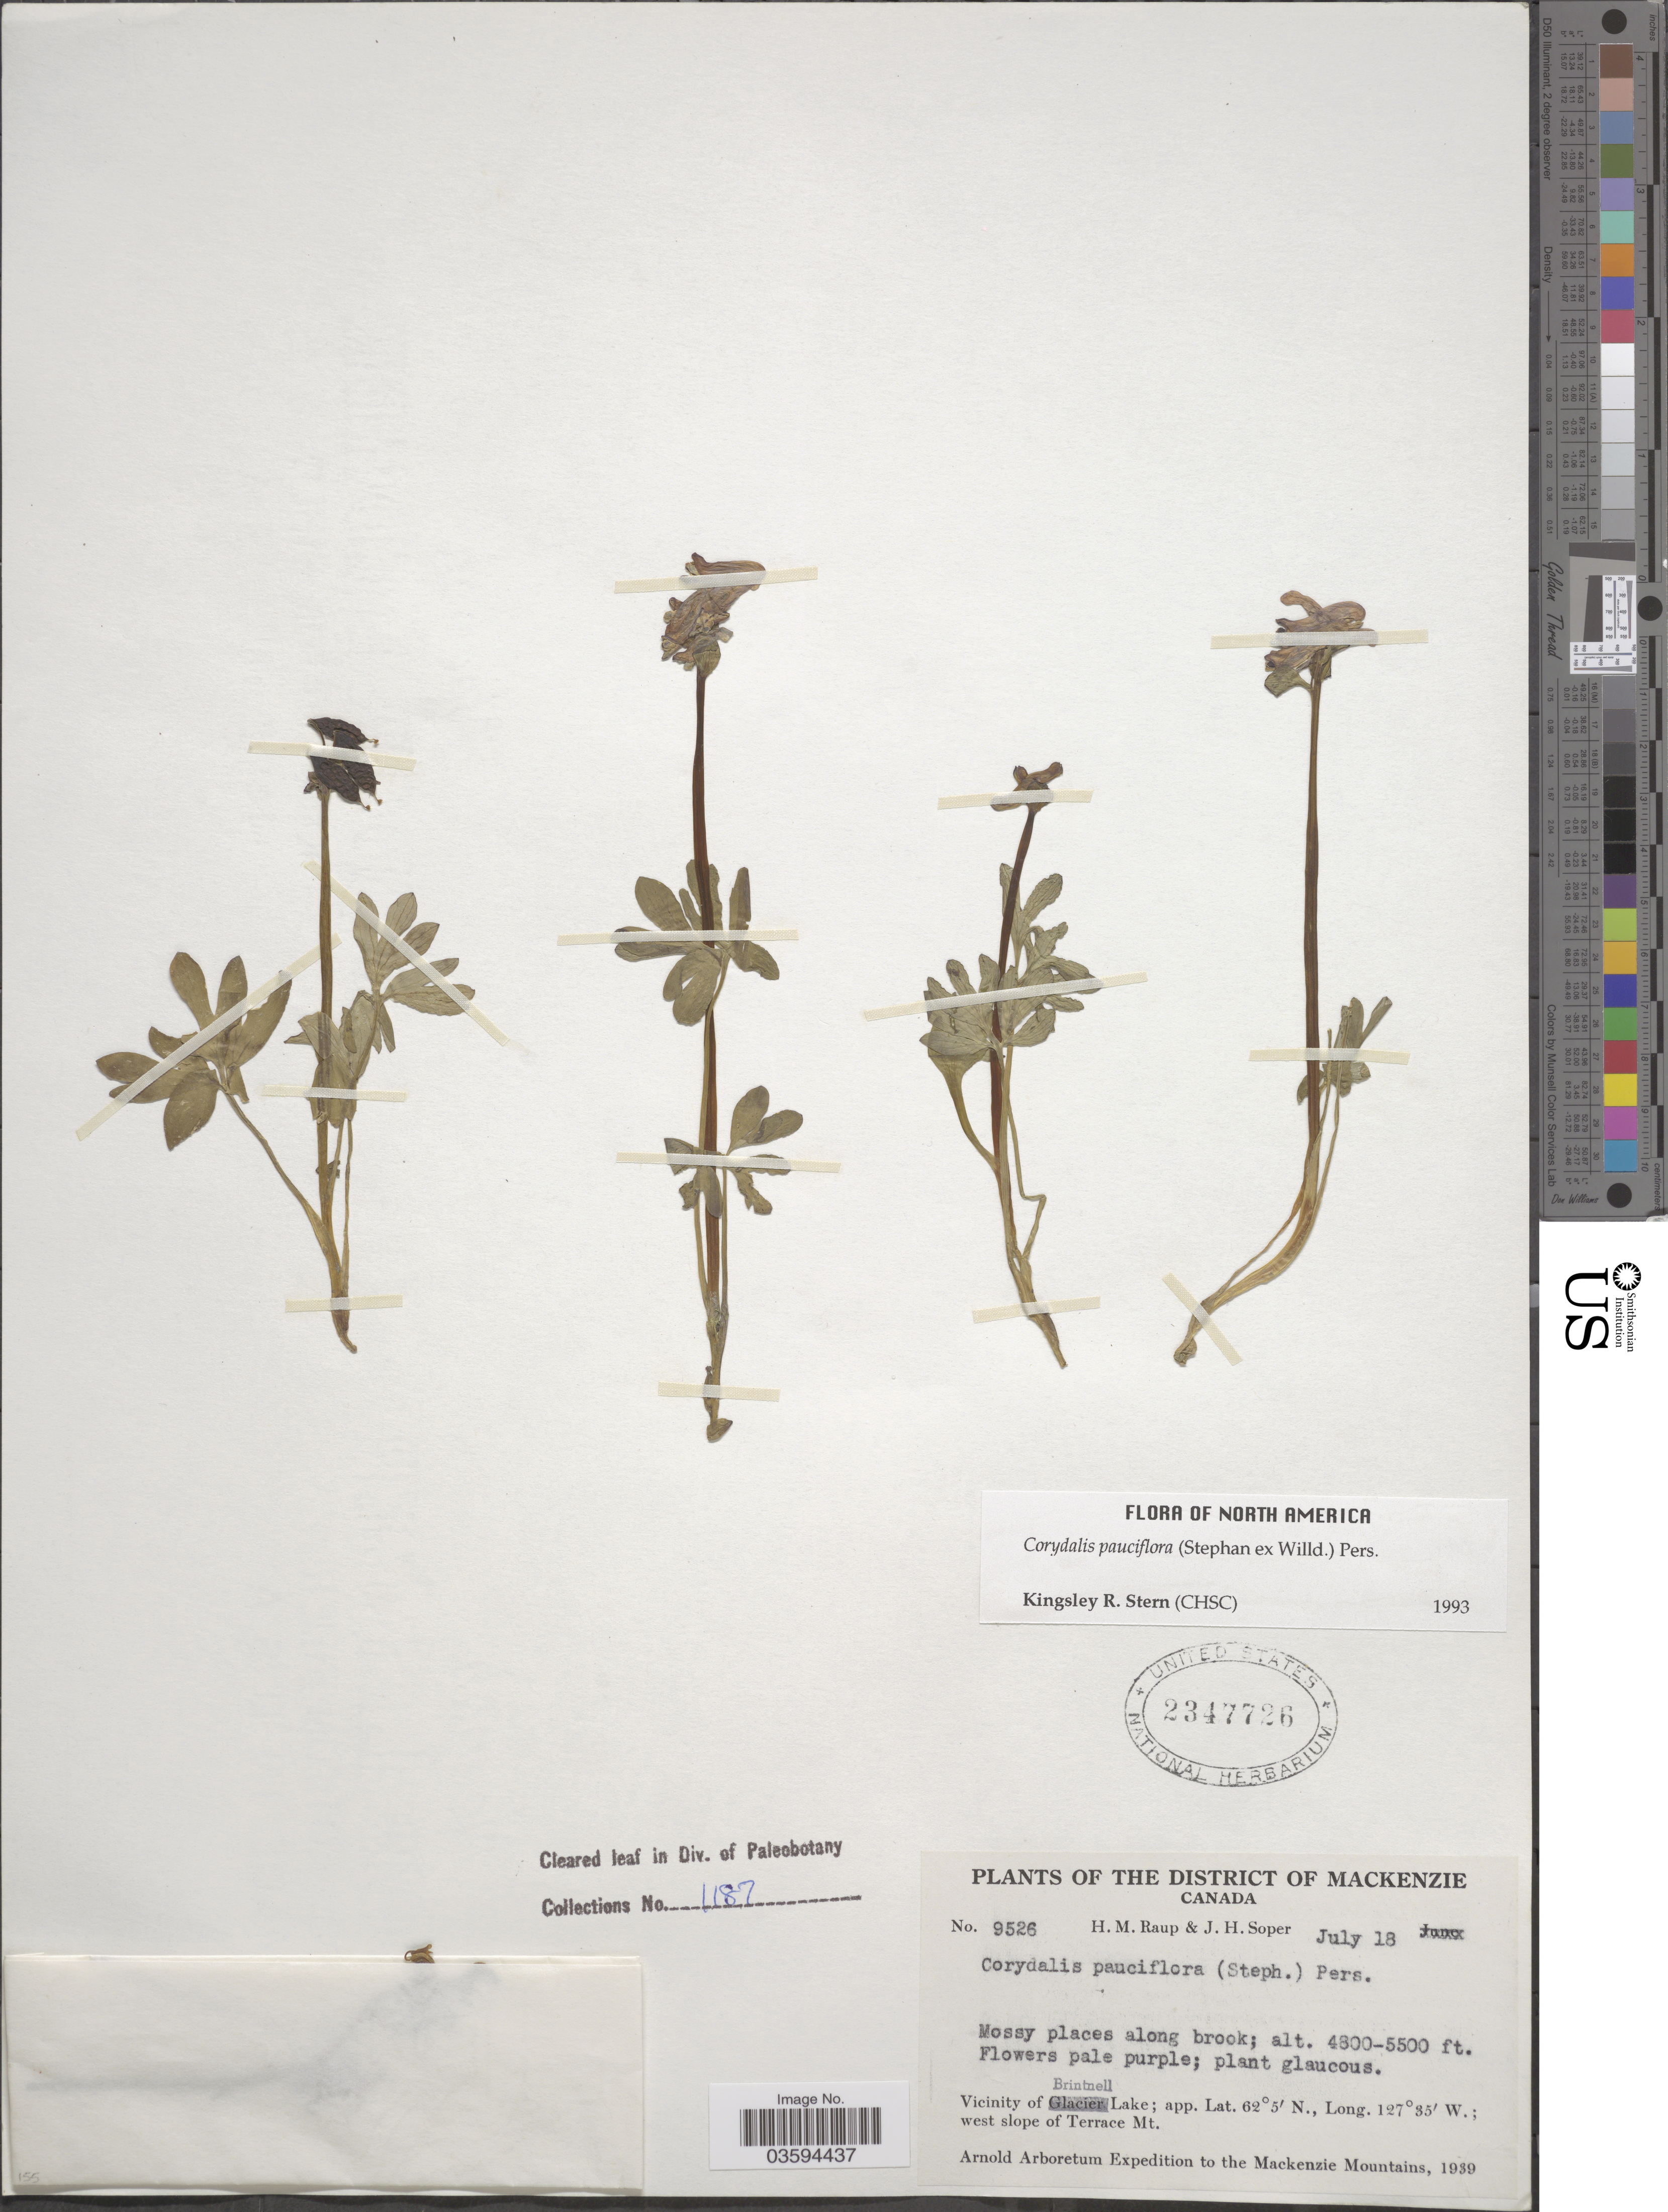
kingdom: Plantae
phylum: Tracheophyta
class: Magnoliopsida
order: Ranunculales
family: Papaveraceae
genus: Corydalis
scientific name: Corydalis pauciflora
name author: (Stephan) Pers.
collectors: H. Raup & J. H. Soper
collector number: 9526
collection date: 1939-07-18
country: Canada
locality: The District of Mackenzie. Vicinity of Brintnell Lake. West slope of Terrace Mt. Mackenzie Mountains.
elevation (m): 1463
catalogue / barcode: US 2347726